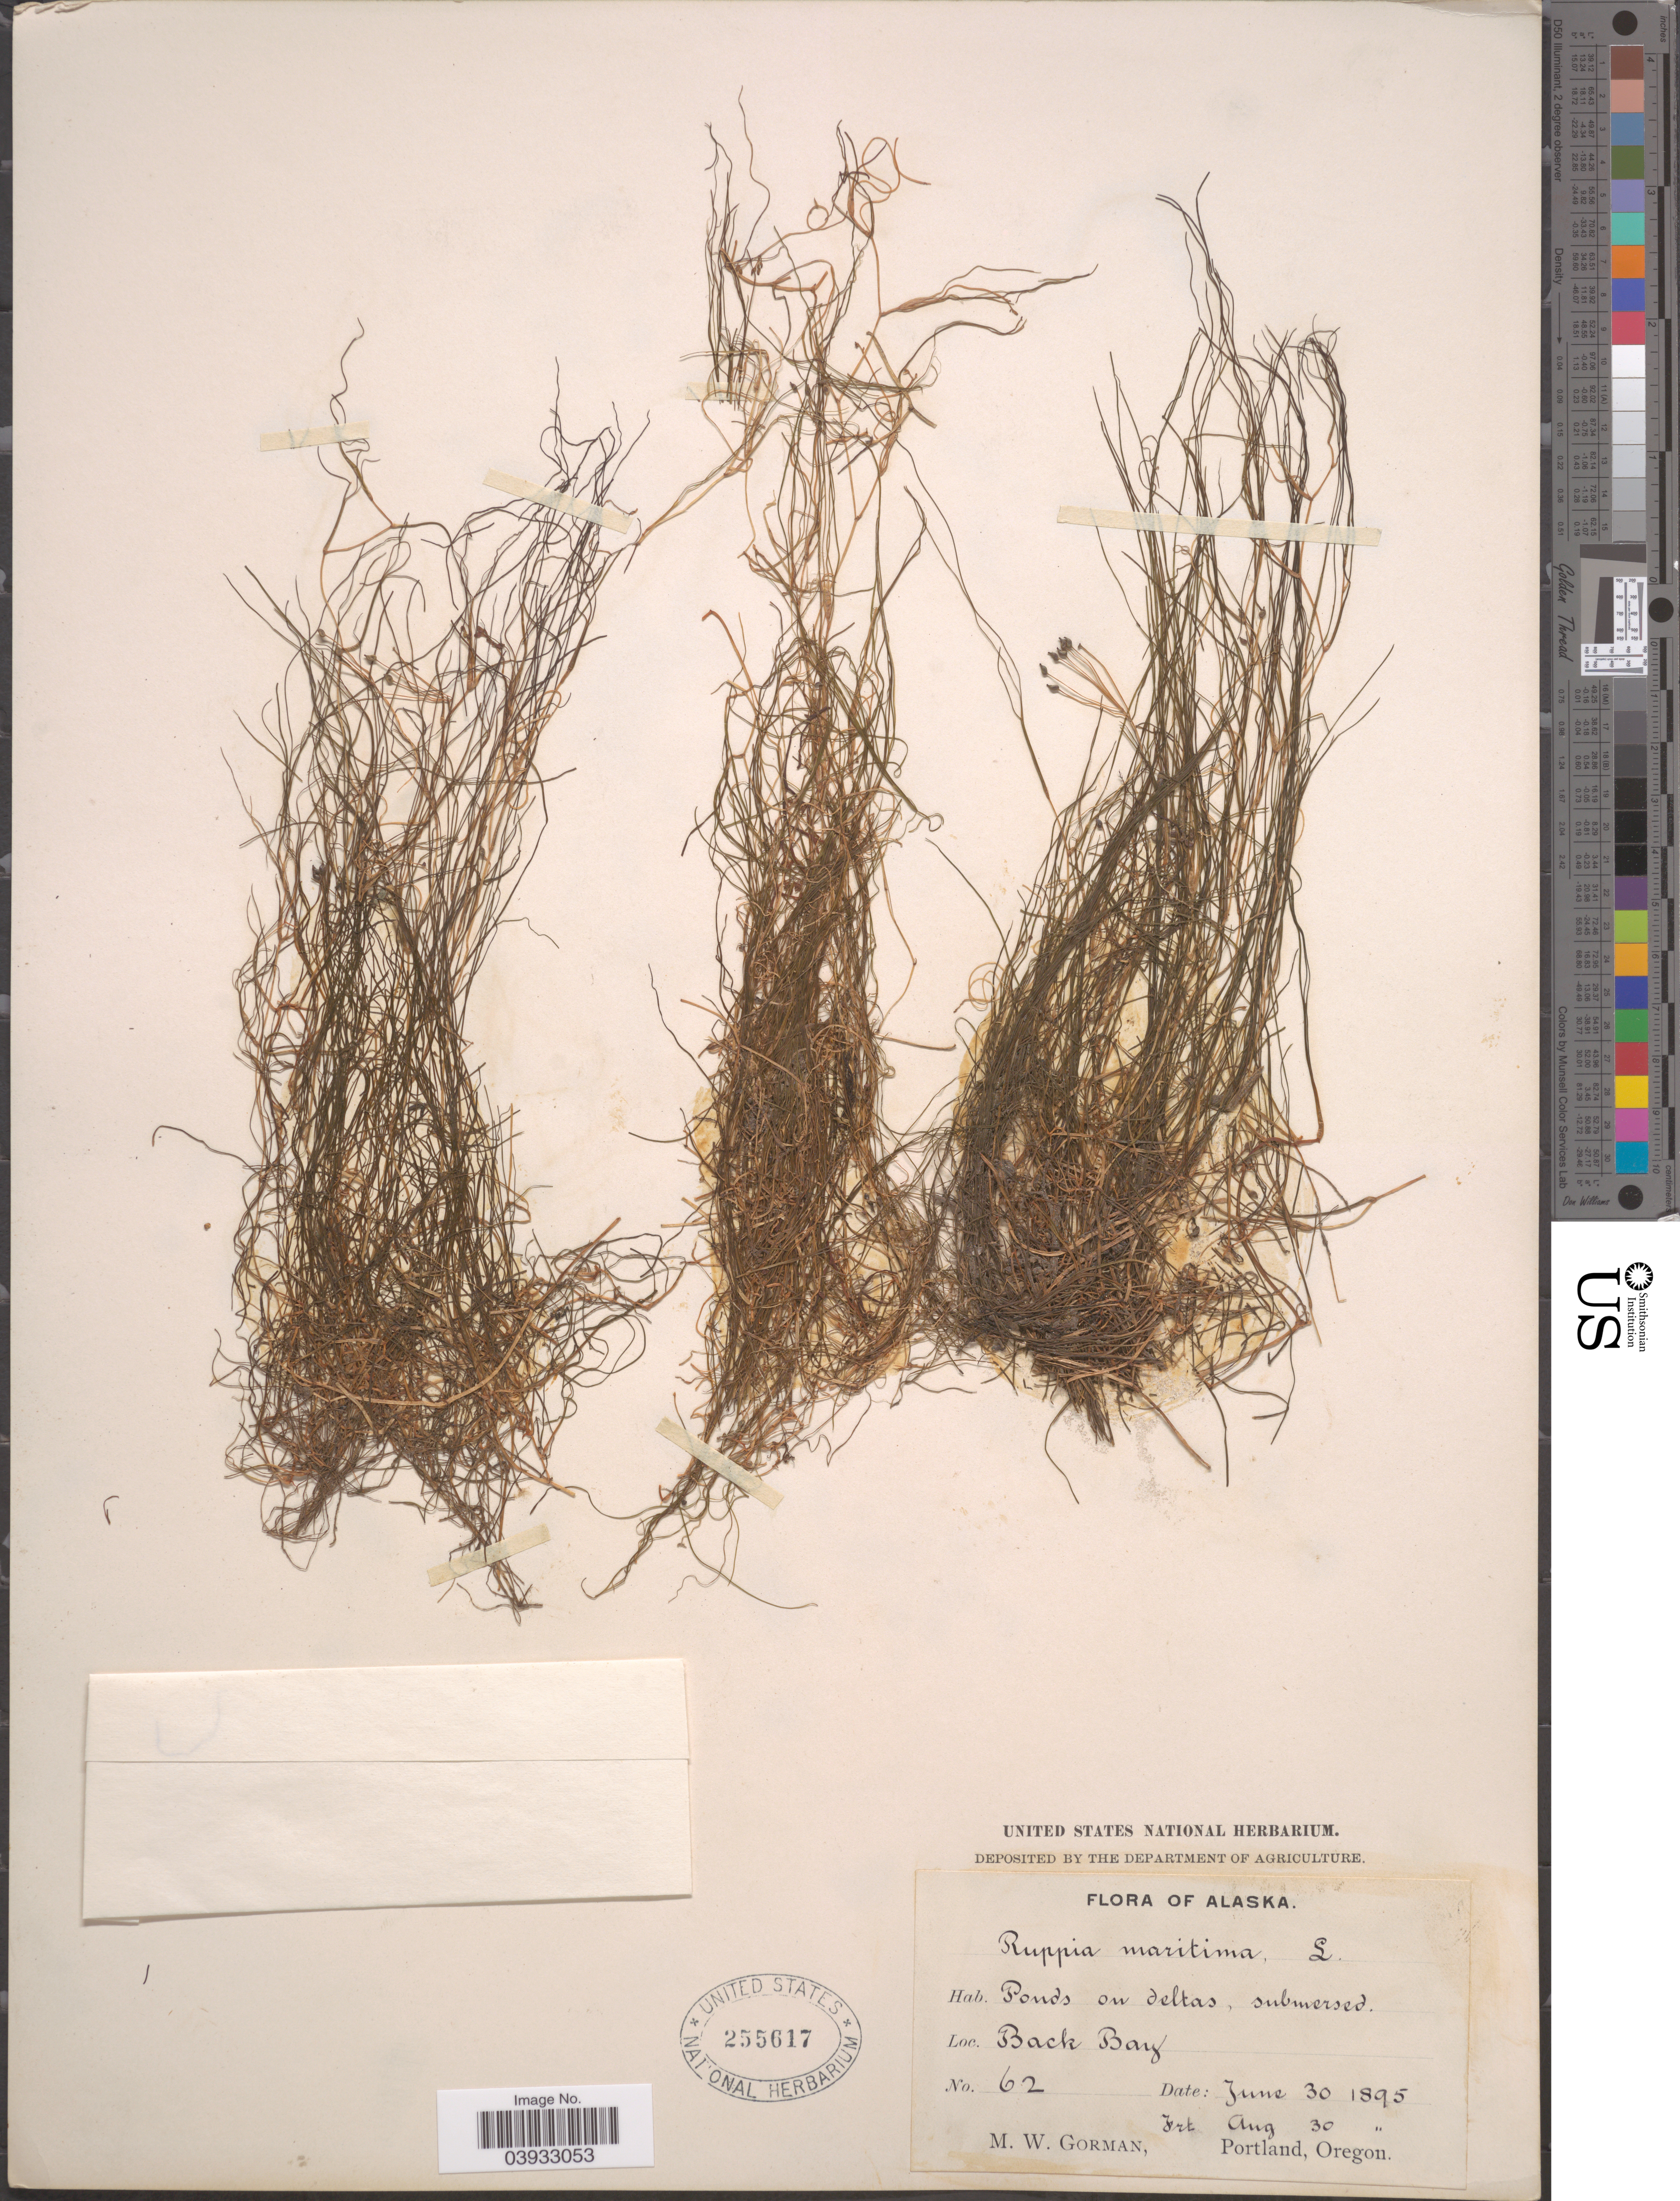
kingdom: Plantae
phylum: Tracheophyta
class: Liliopsida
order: Alismatales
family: Ruppiaceae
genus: Ruppia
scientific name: Ruppia maritima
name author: L.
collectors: M. W. Gorman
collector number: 62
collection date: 1895-06-30/1895-08-30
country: United States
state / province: Alaska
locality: Back Bay.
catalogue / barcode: US 255617